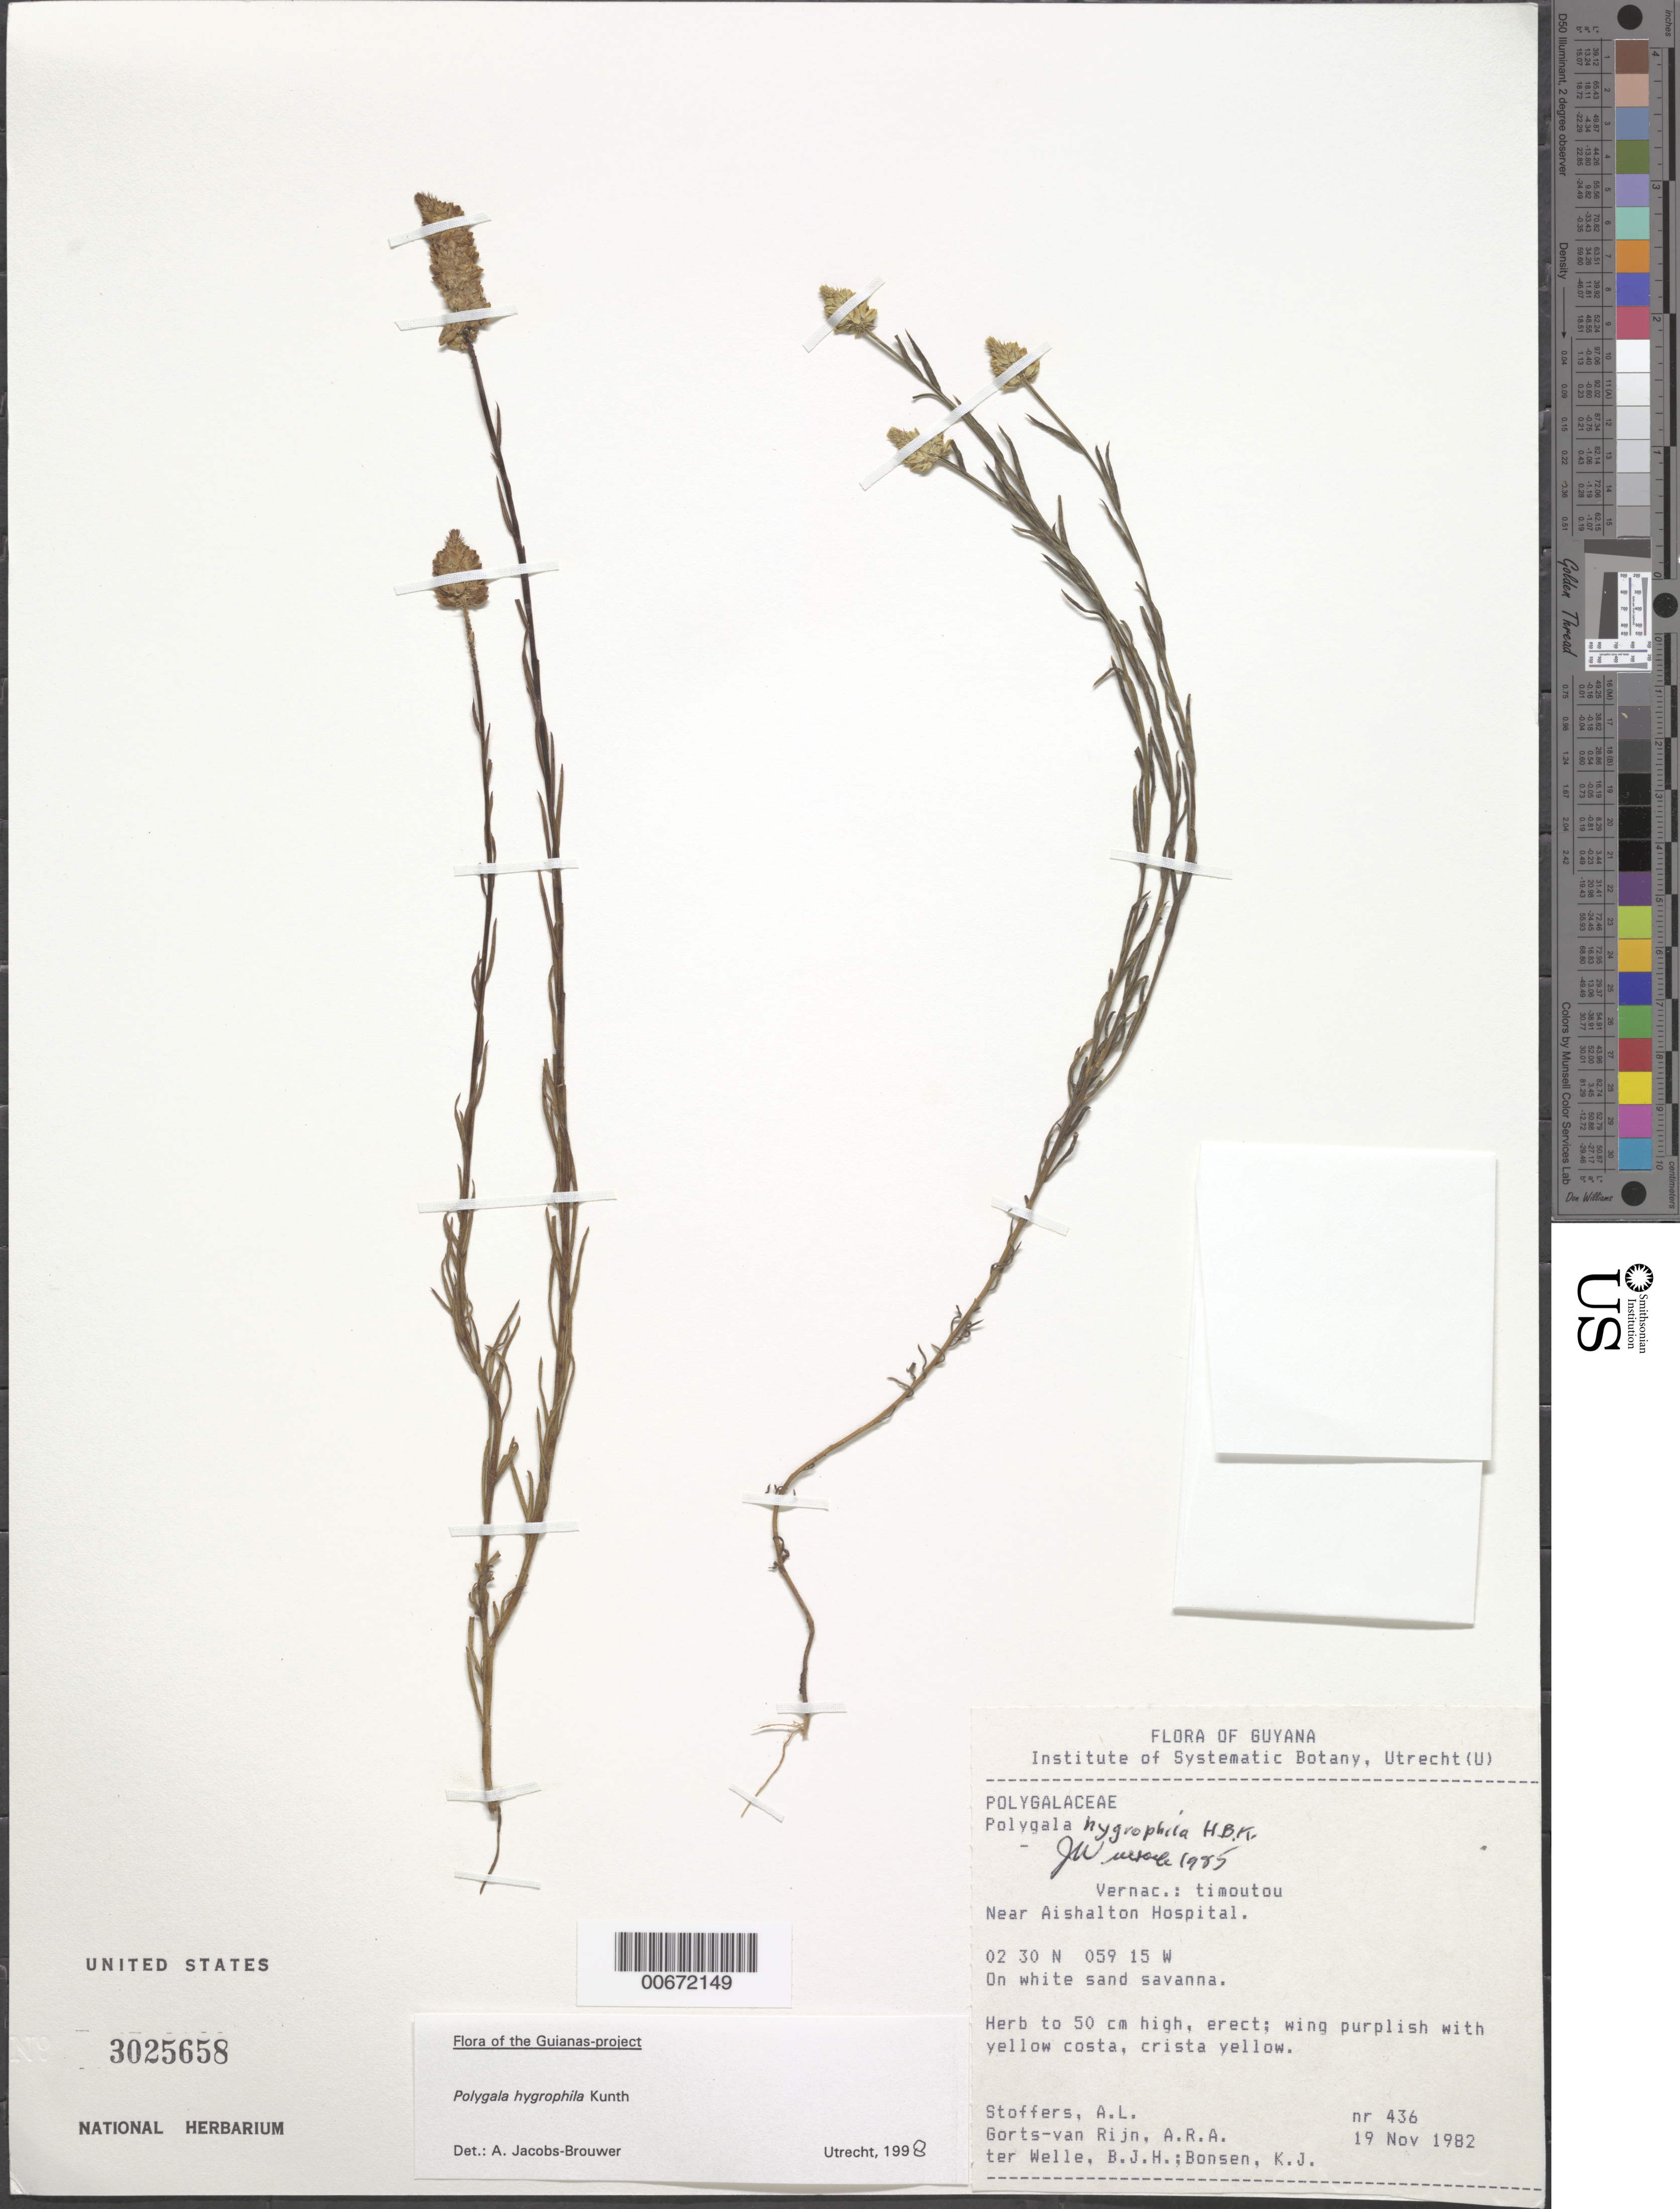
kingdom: Plantae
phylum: Tracheophyta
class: Magnoliopsida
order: Fabales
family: Polygalaceae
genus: Polygala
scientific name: Polygala hygrophila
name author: Kunth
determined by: Jacobs-Brouwer, A.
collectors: A. Stoffers, A. .R. A. Görts-van Rijn, B. Welle & K. Bonsen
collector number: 436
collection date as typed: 19-Nov-82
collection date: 1982-11-19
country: Guyana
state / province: U. Takutu-U. Essequibo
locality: Aishalton Hospital, vic.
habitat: White sand savanna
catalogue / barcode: US 3025658